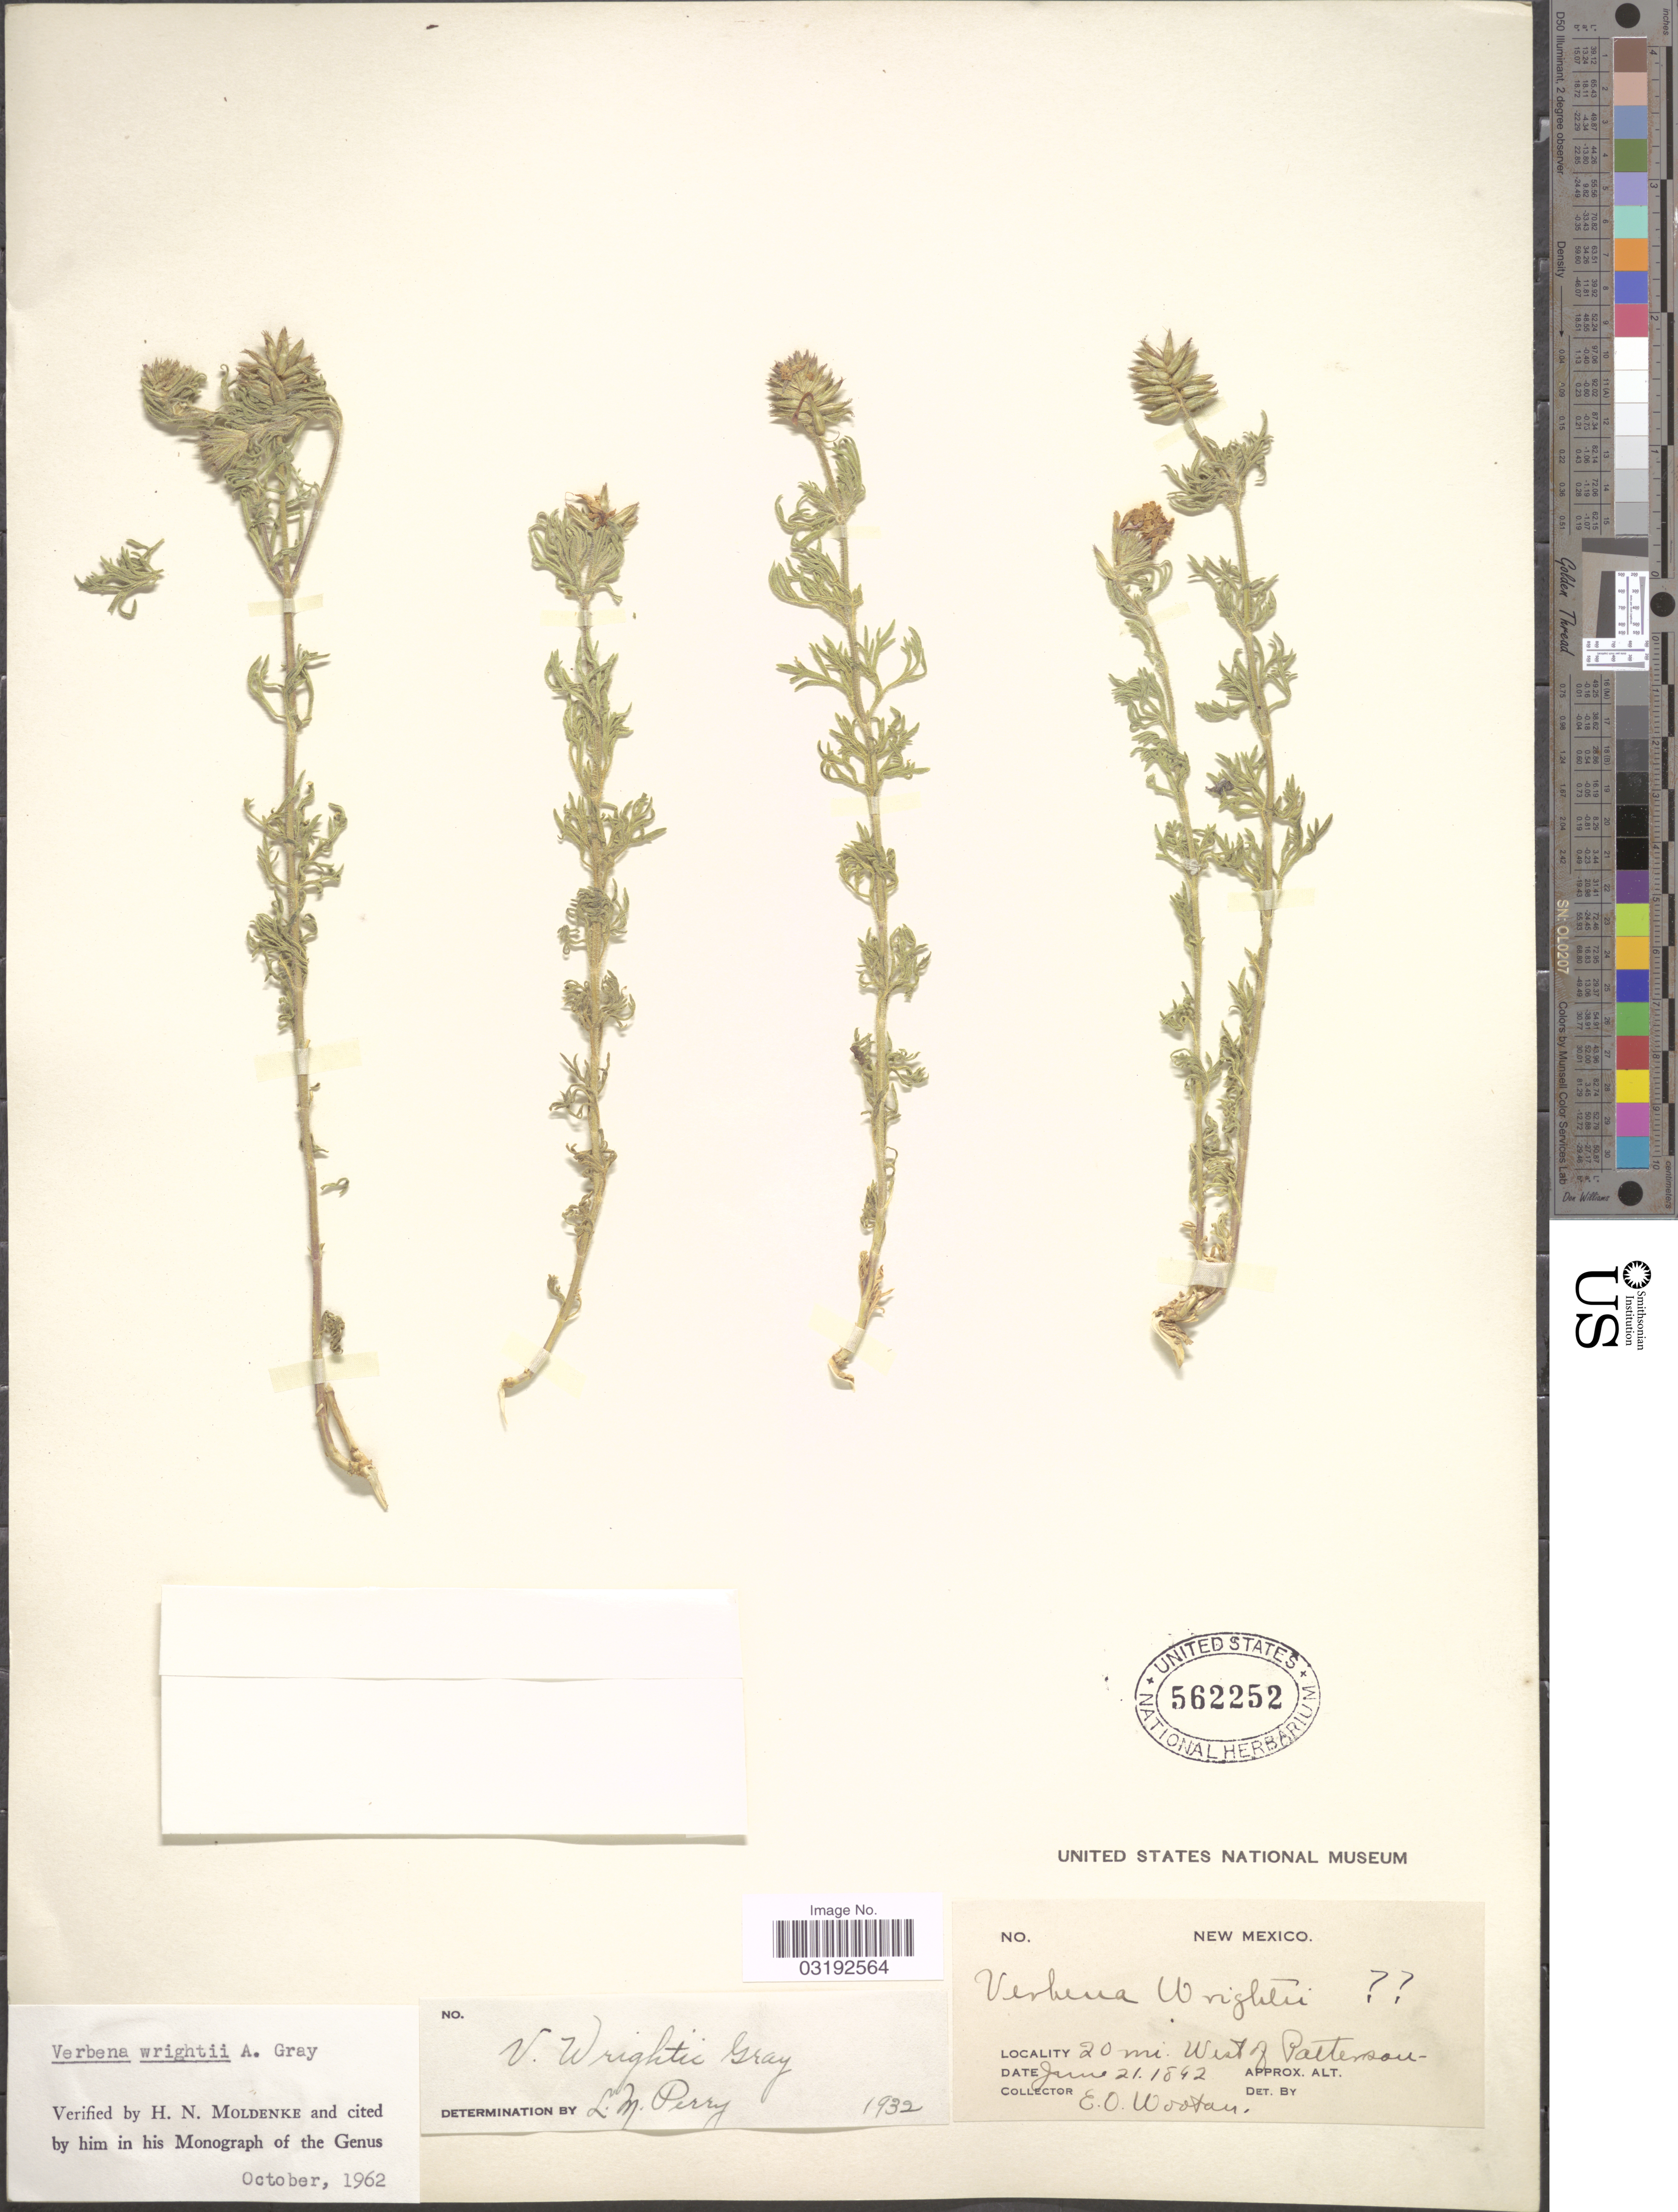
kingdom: Plantae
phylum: Tracheophyta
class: Magnoliopsida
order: Lamiales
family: Verbenaceae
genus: Verbena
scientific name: Verbena wrightii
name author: A. Gray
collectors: E. O. Wooton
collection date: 1842-06-21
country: United States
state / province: New Mexico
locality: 20 mi. West of Patterson.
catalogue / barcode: US 562252